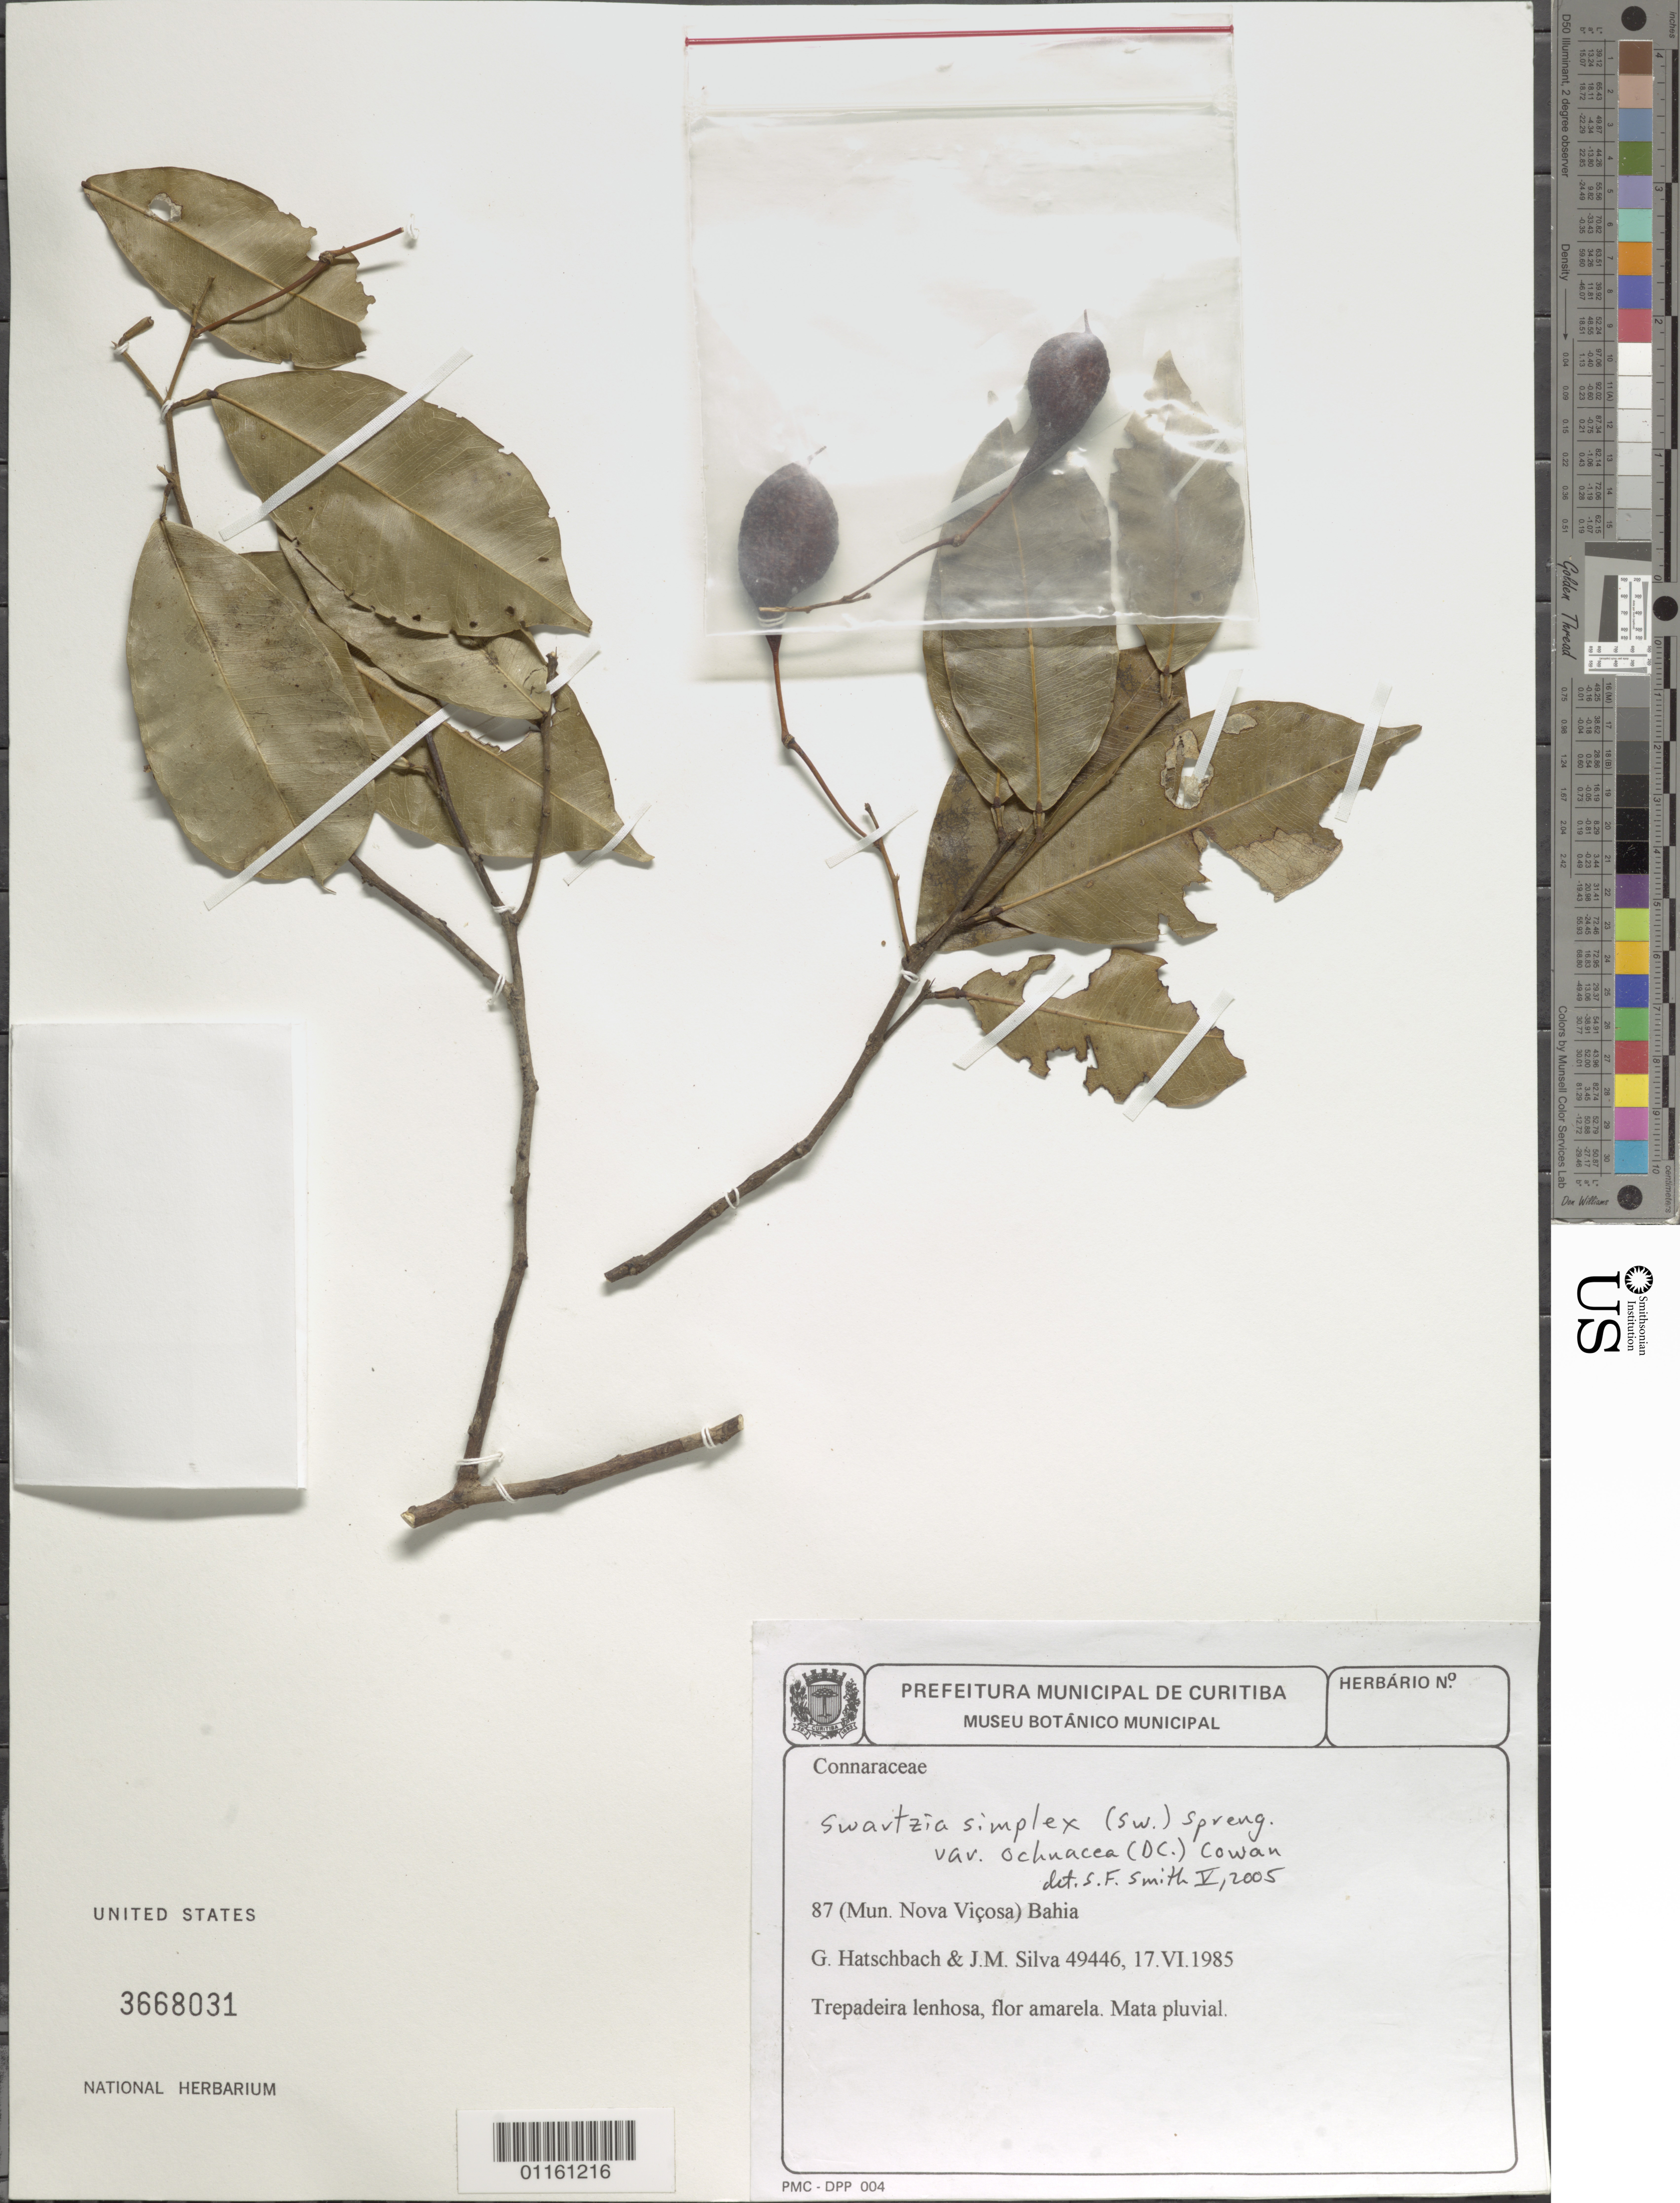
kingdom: Plantae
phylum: Tracheophyta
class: Magnoliopsida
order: Fabales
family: Fabaceae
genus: Swartzia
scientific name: Swartzia simplex var. ochnacea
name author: (DC.) R.S. Cowan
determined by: Smith, Stephen F., (US), NMNH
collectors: G. Hatschbach & J. M. Silva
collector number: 49446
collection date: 1985-06-17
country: Mexico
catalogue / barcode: US 3668031